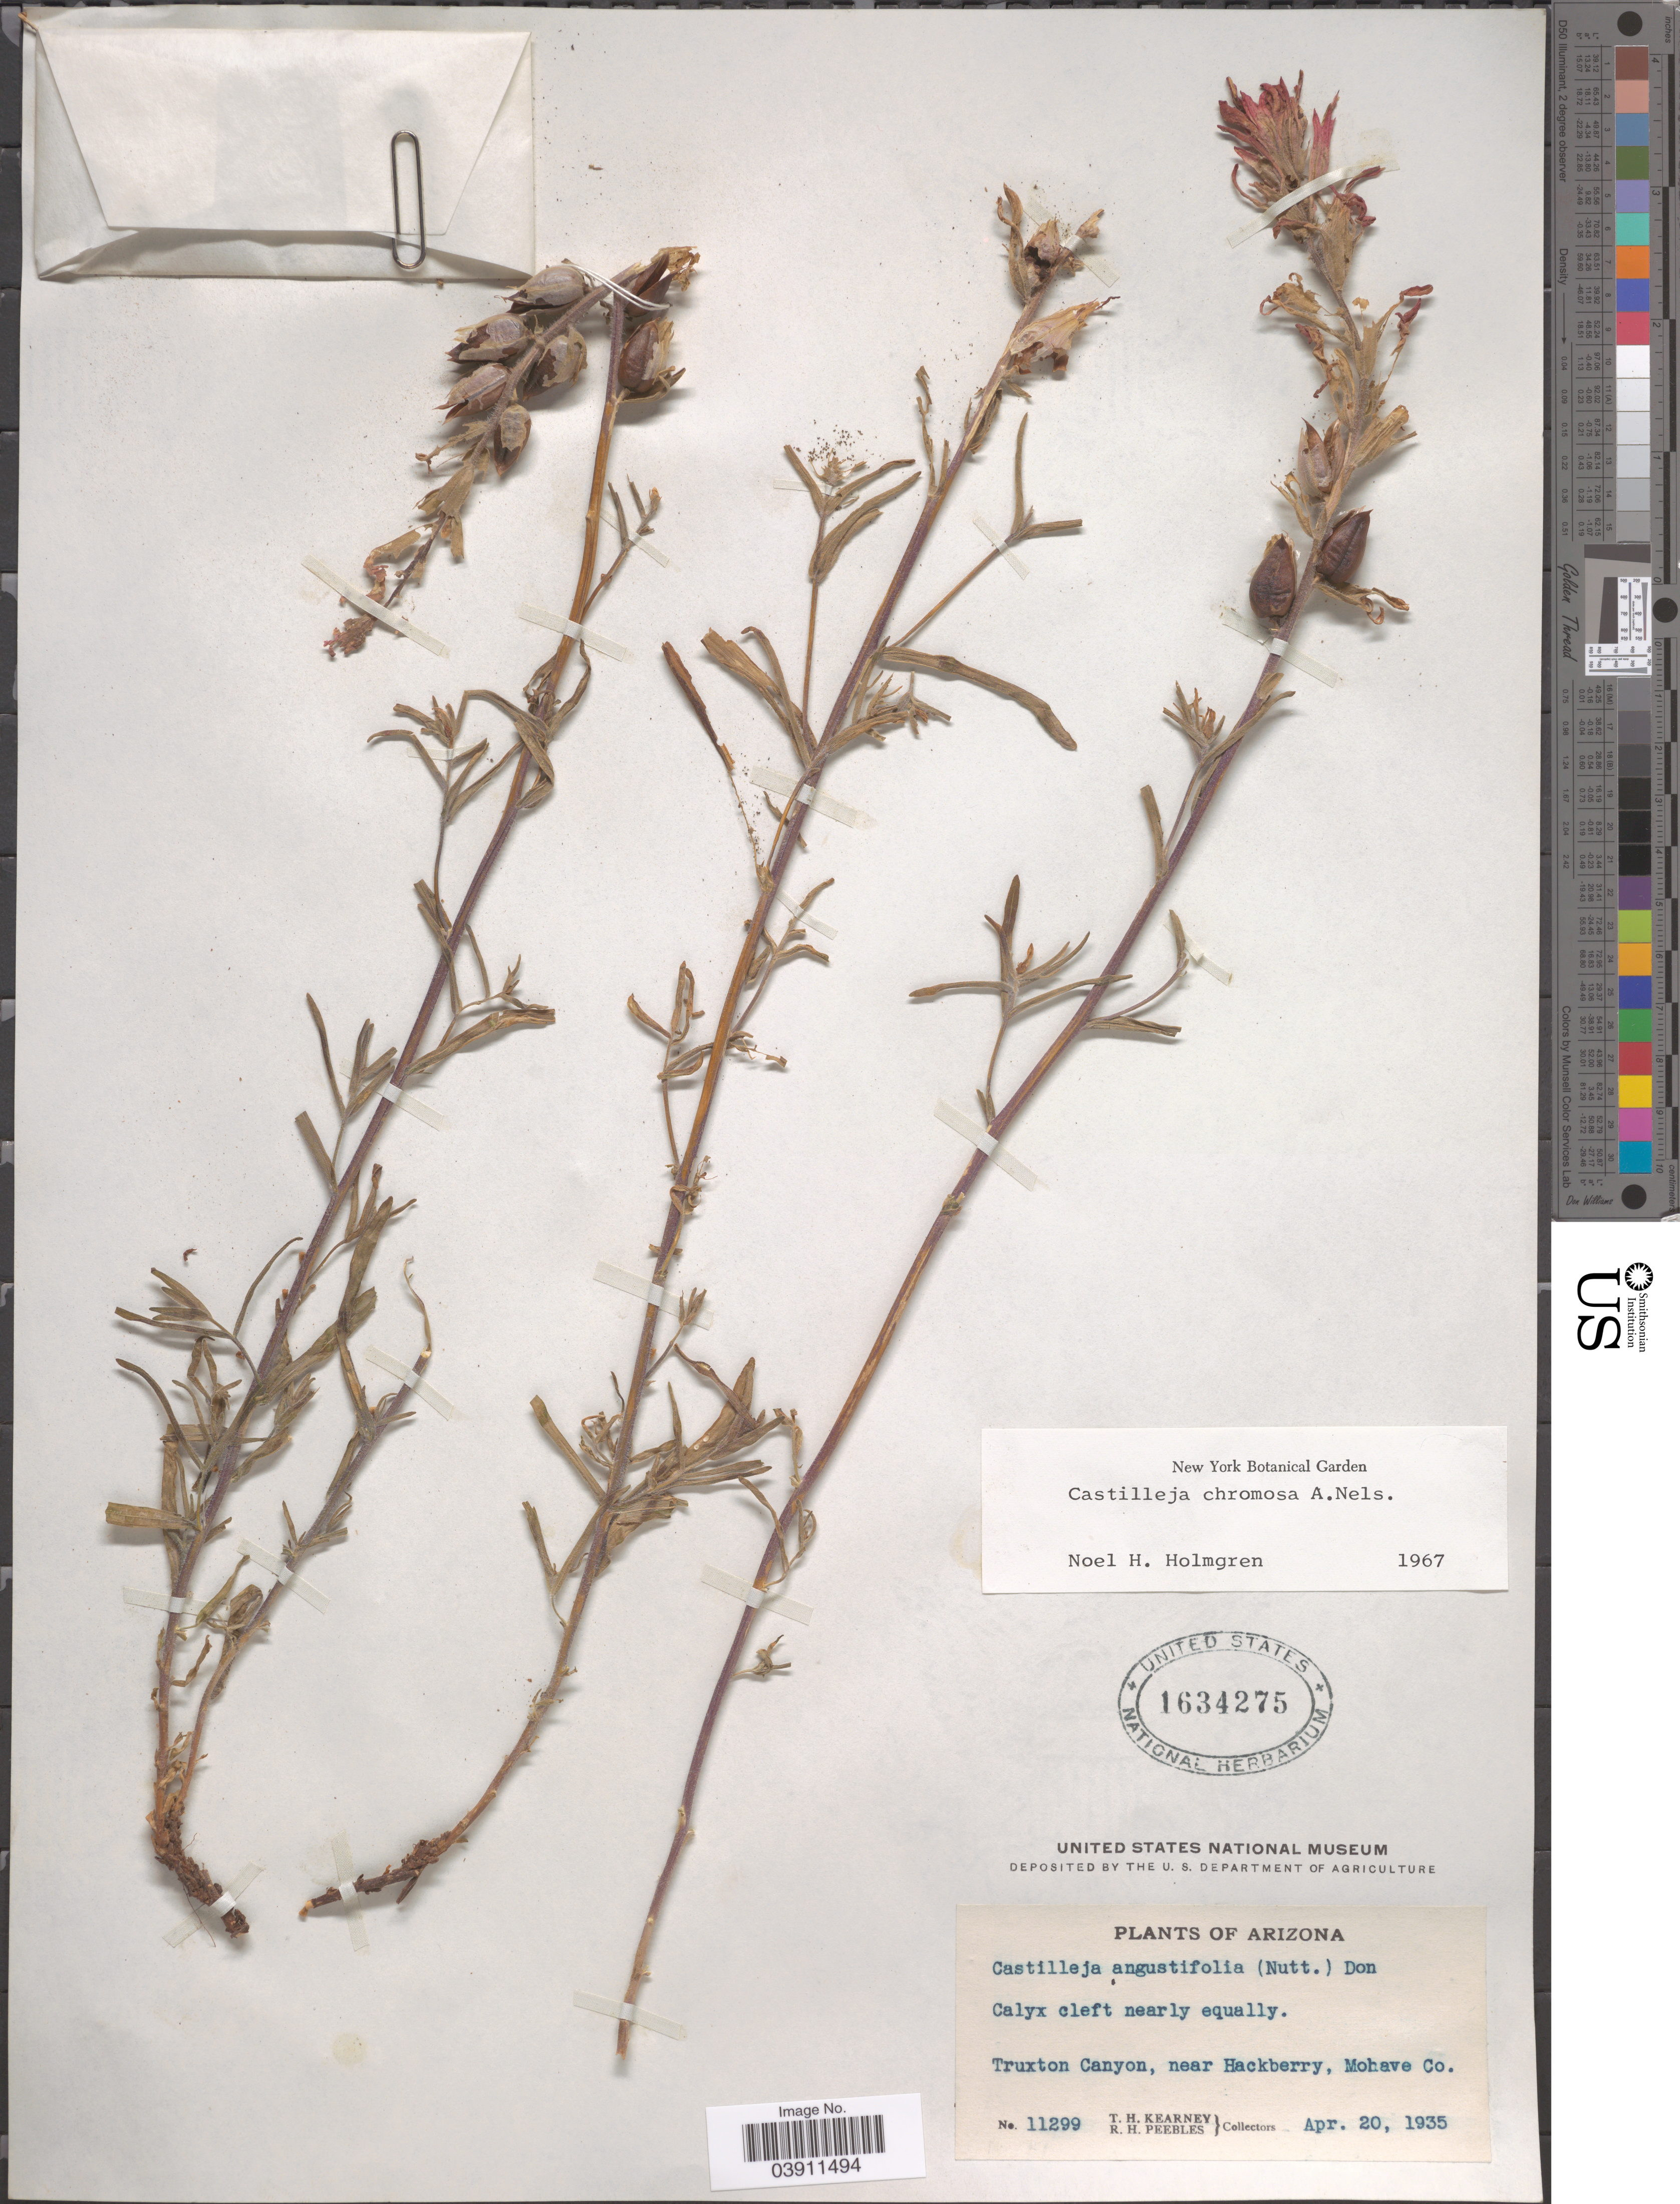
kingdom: Plantae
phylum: Tracheophyta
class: Magnoliopsida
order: Lamiales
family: Orobanchaceae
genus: Castilleja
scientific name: Castilleja chromosa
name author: A. Nelson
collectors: T. H. Kearney & R. H. Peebles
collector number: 11299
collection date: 1935-04-20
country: United States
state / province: Arizona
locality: Truxton Canyon, near Hackberry, Mohave Co.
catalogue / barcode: US 1634275